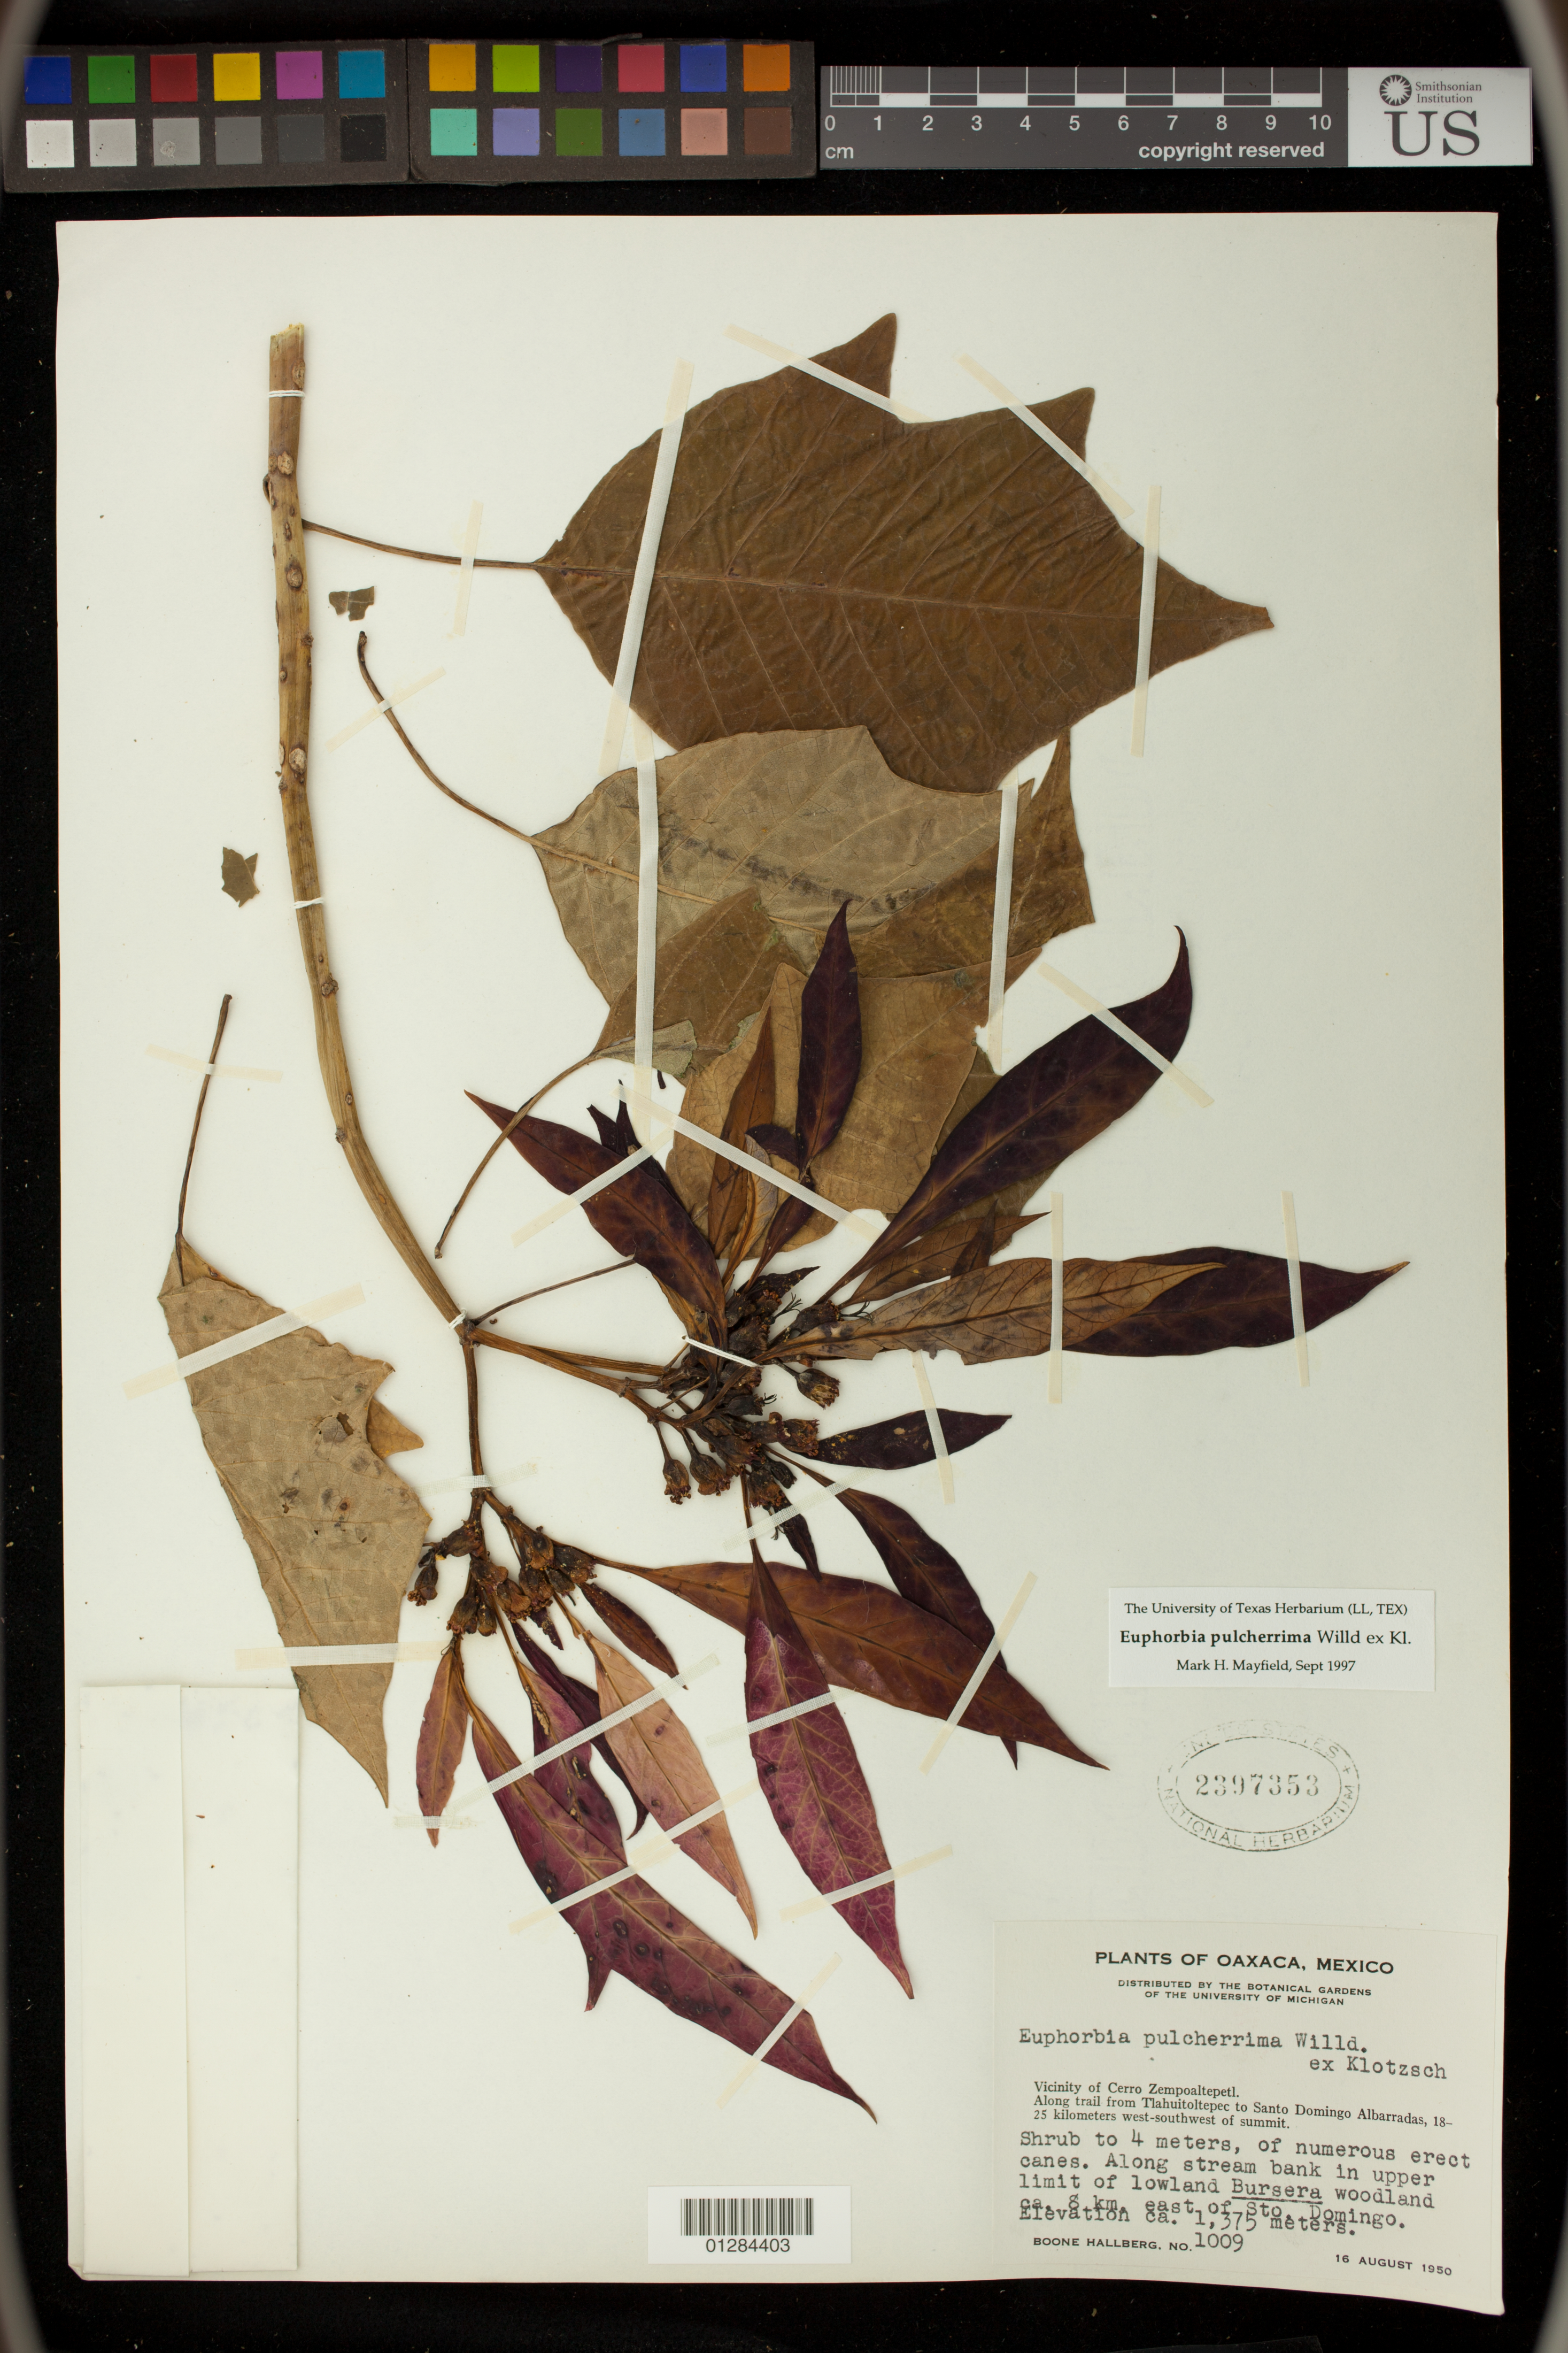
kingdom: Plantae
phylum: Tracheophyta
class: Magnoliopsida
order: Malpighiales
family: Euphorbiaceae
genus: Euphorbia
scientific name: Euphorbia pulcherrima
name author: Willd. ex Klotzsch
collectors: B. Hallberg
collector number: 1009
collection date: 1950-08-16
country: Mexico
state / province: Oaxaca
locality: Vicinity of Cerro Zempoaltepetl. Along trail from Tlahuitoltepec to Santo Domingo Albarradas, 18-25 kilometers west-southwest of summit. ca 8 km. east of Sto. Domingo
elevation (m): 1375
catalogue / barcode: US 2397353